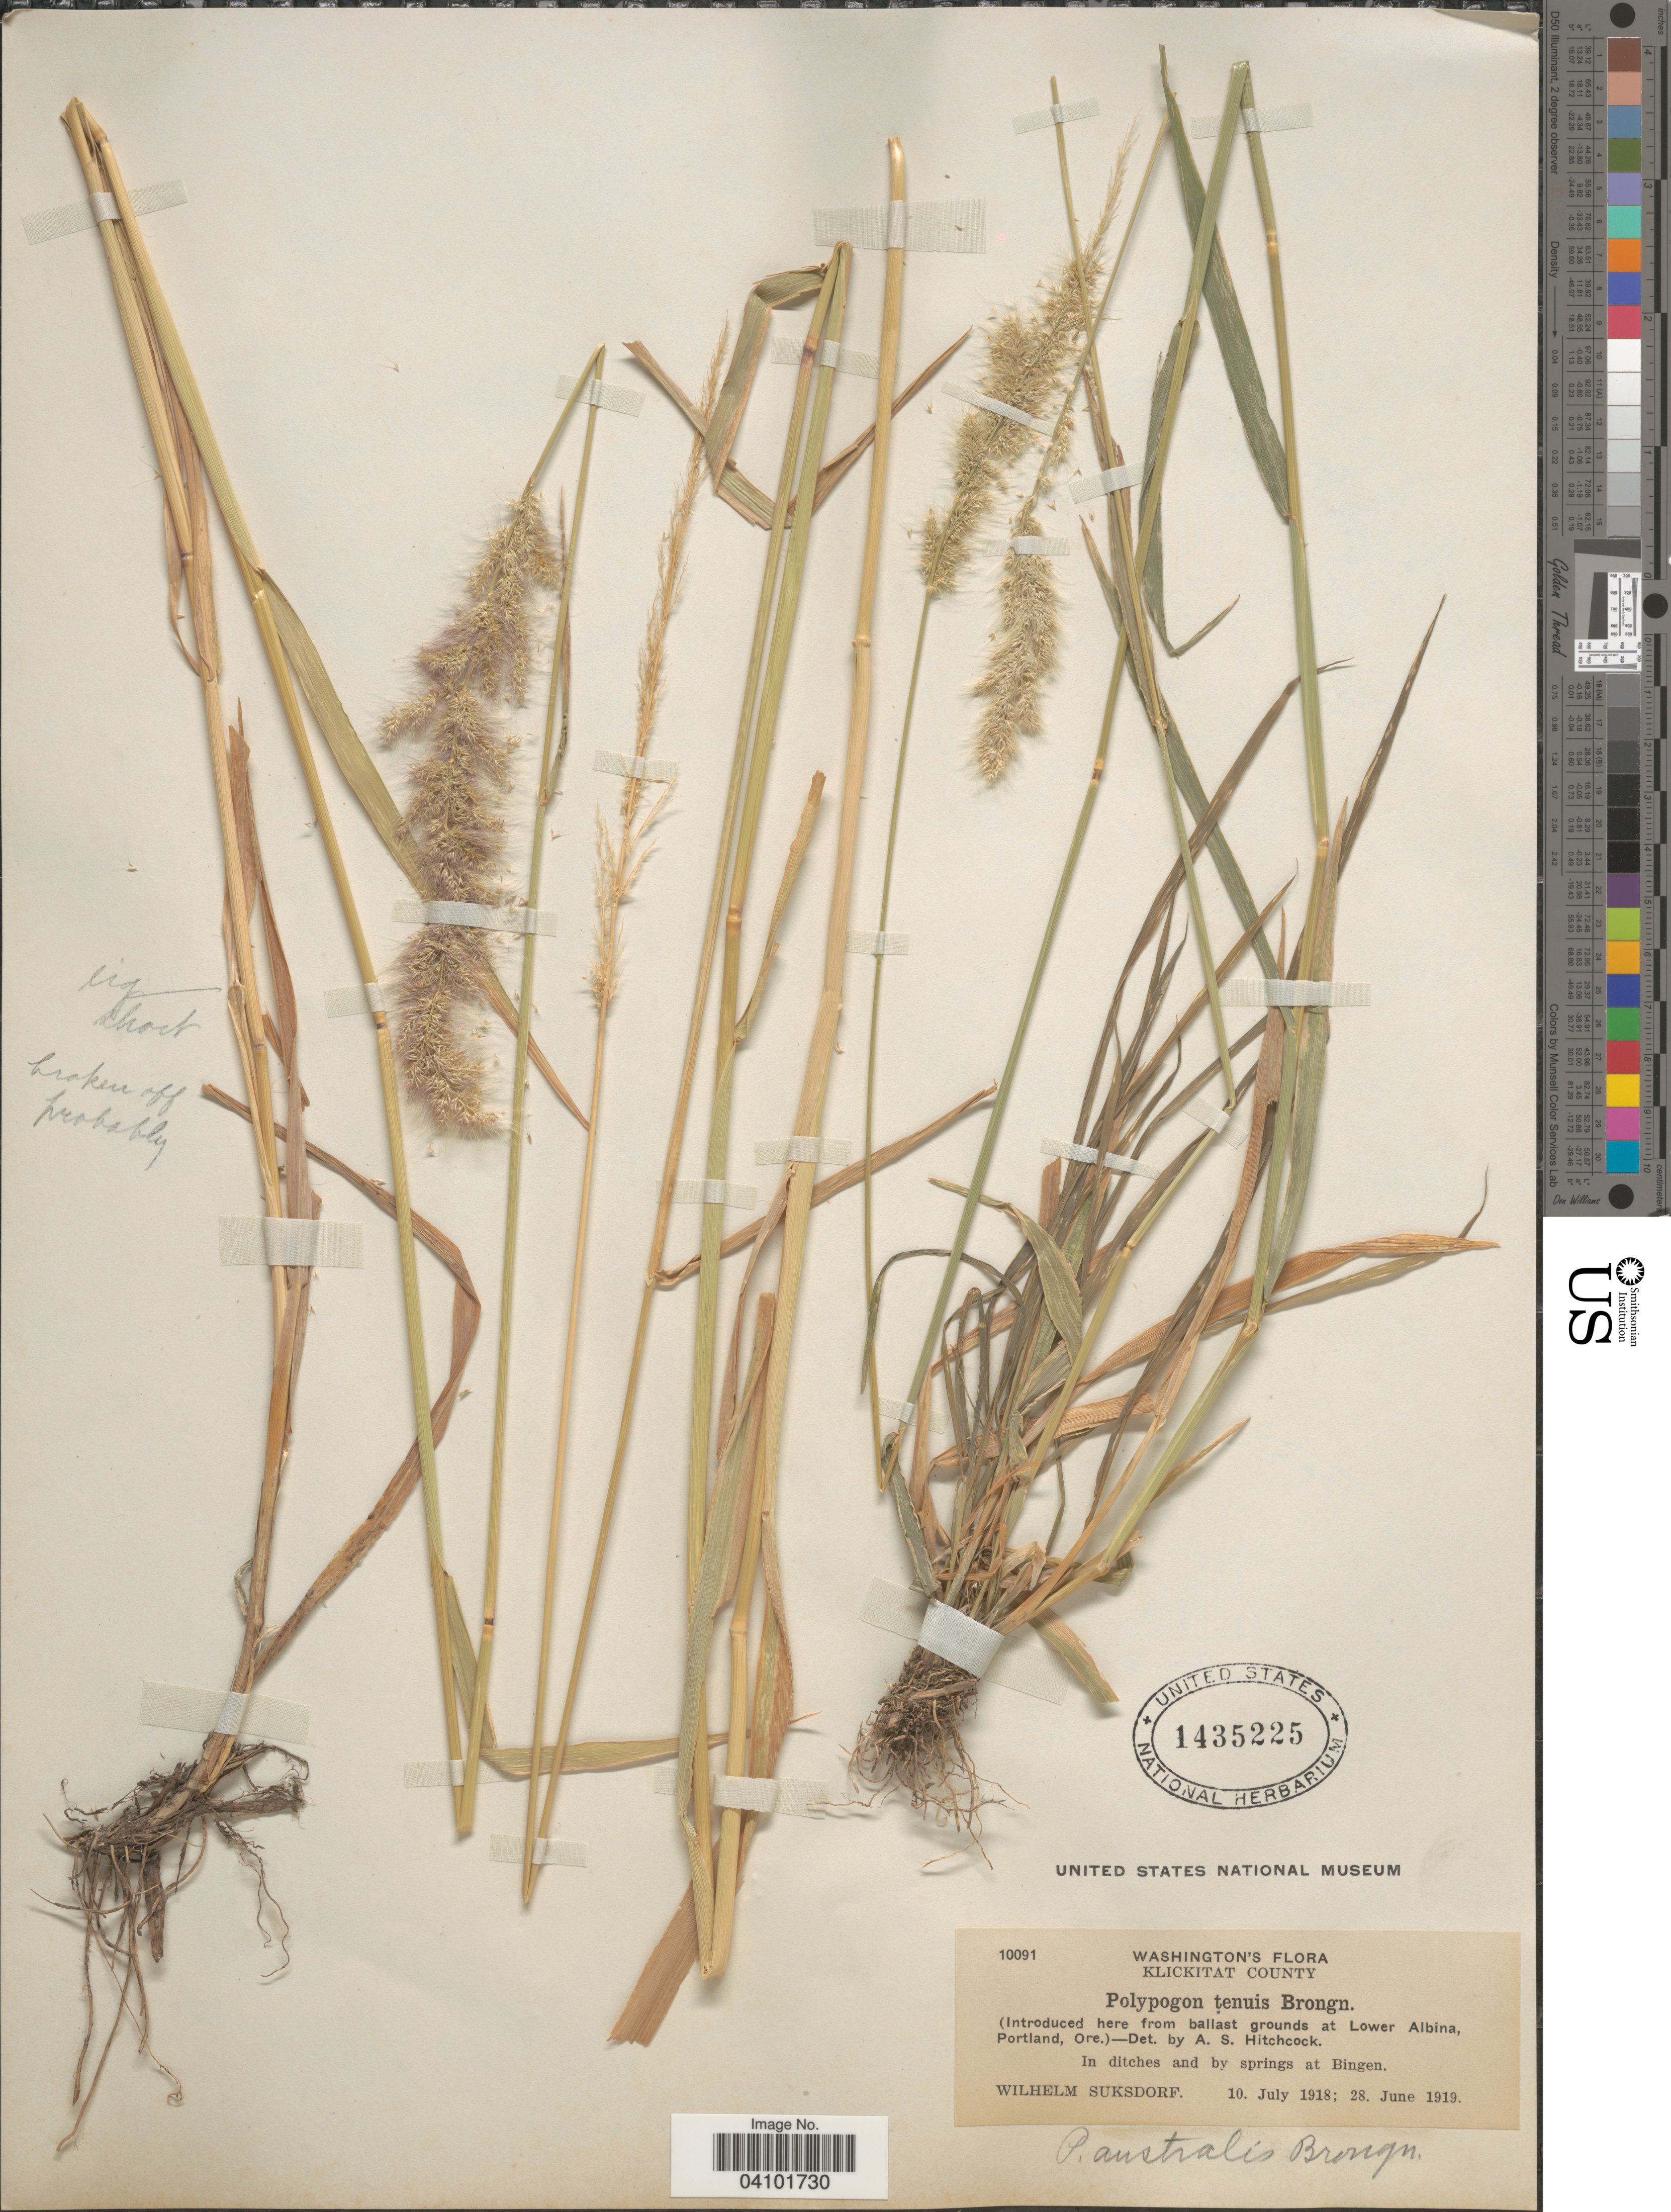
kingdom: Plantae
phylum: Tracheophyta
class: Liliopsida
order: Poales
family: Poaceae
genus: Polypogon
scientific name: Polypogon australis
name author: Brongn.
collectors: W. N. Suksdorf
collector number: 10091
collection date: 1918-07-10/1919-06-28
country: United States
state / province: Washington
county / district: Klickitat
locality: Klickitat County. In ditches and by springs at Bingen.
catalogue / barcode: US 1435225